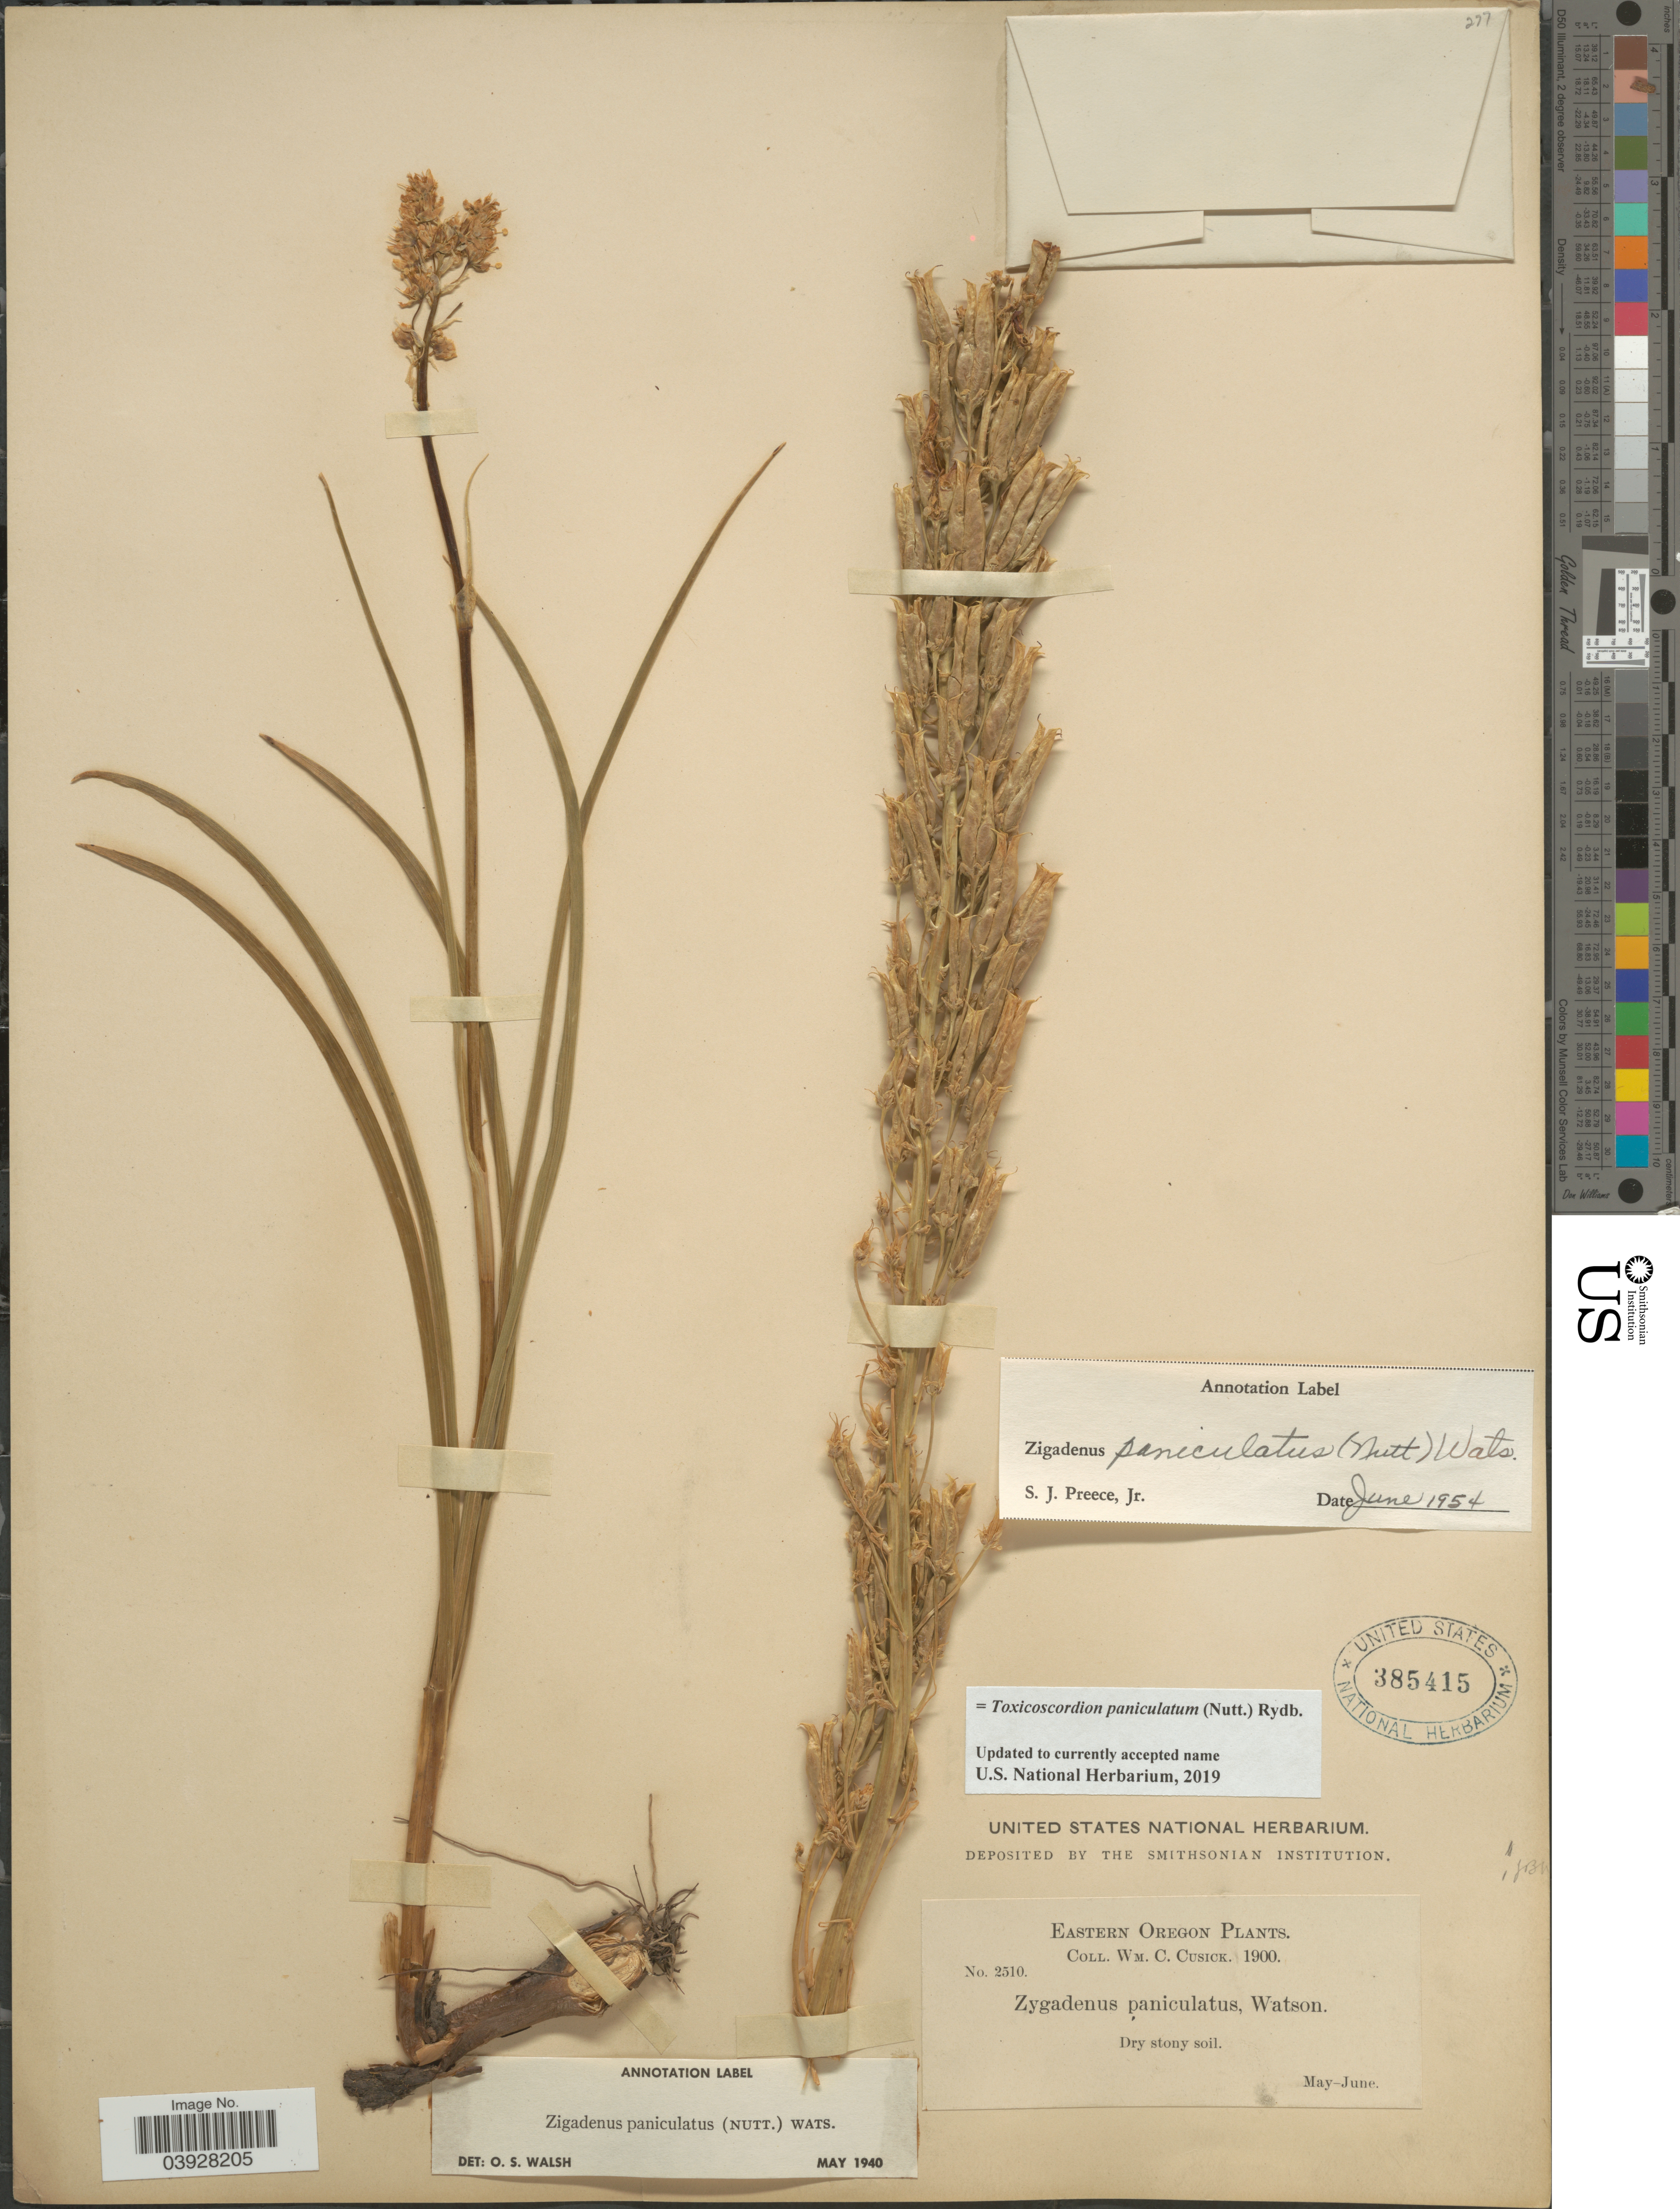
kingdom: Plantae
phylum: Tracheophyta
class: Liliopsida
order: Liliales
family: Melanthiaceae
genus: Toxicoscordion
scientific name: Toxicoscordion paniculatum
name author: (Nutt.) Rydb.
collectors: W. C. Cusick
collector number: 2510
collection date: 1900-05/1900-06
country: United States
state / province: Oregon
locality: Eastern Oregon.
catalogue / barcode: US 385415